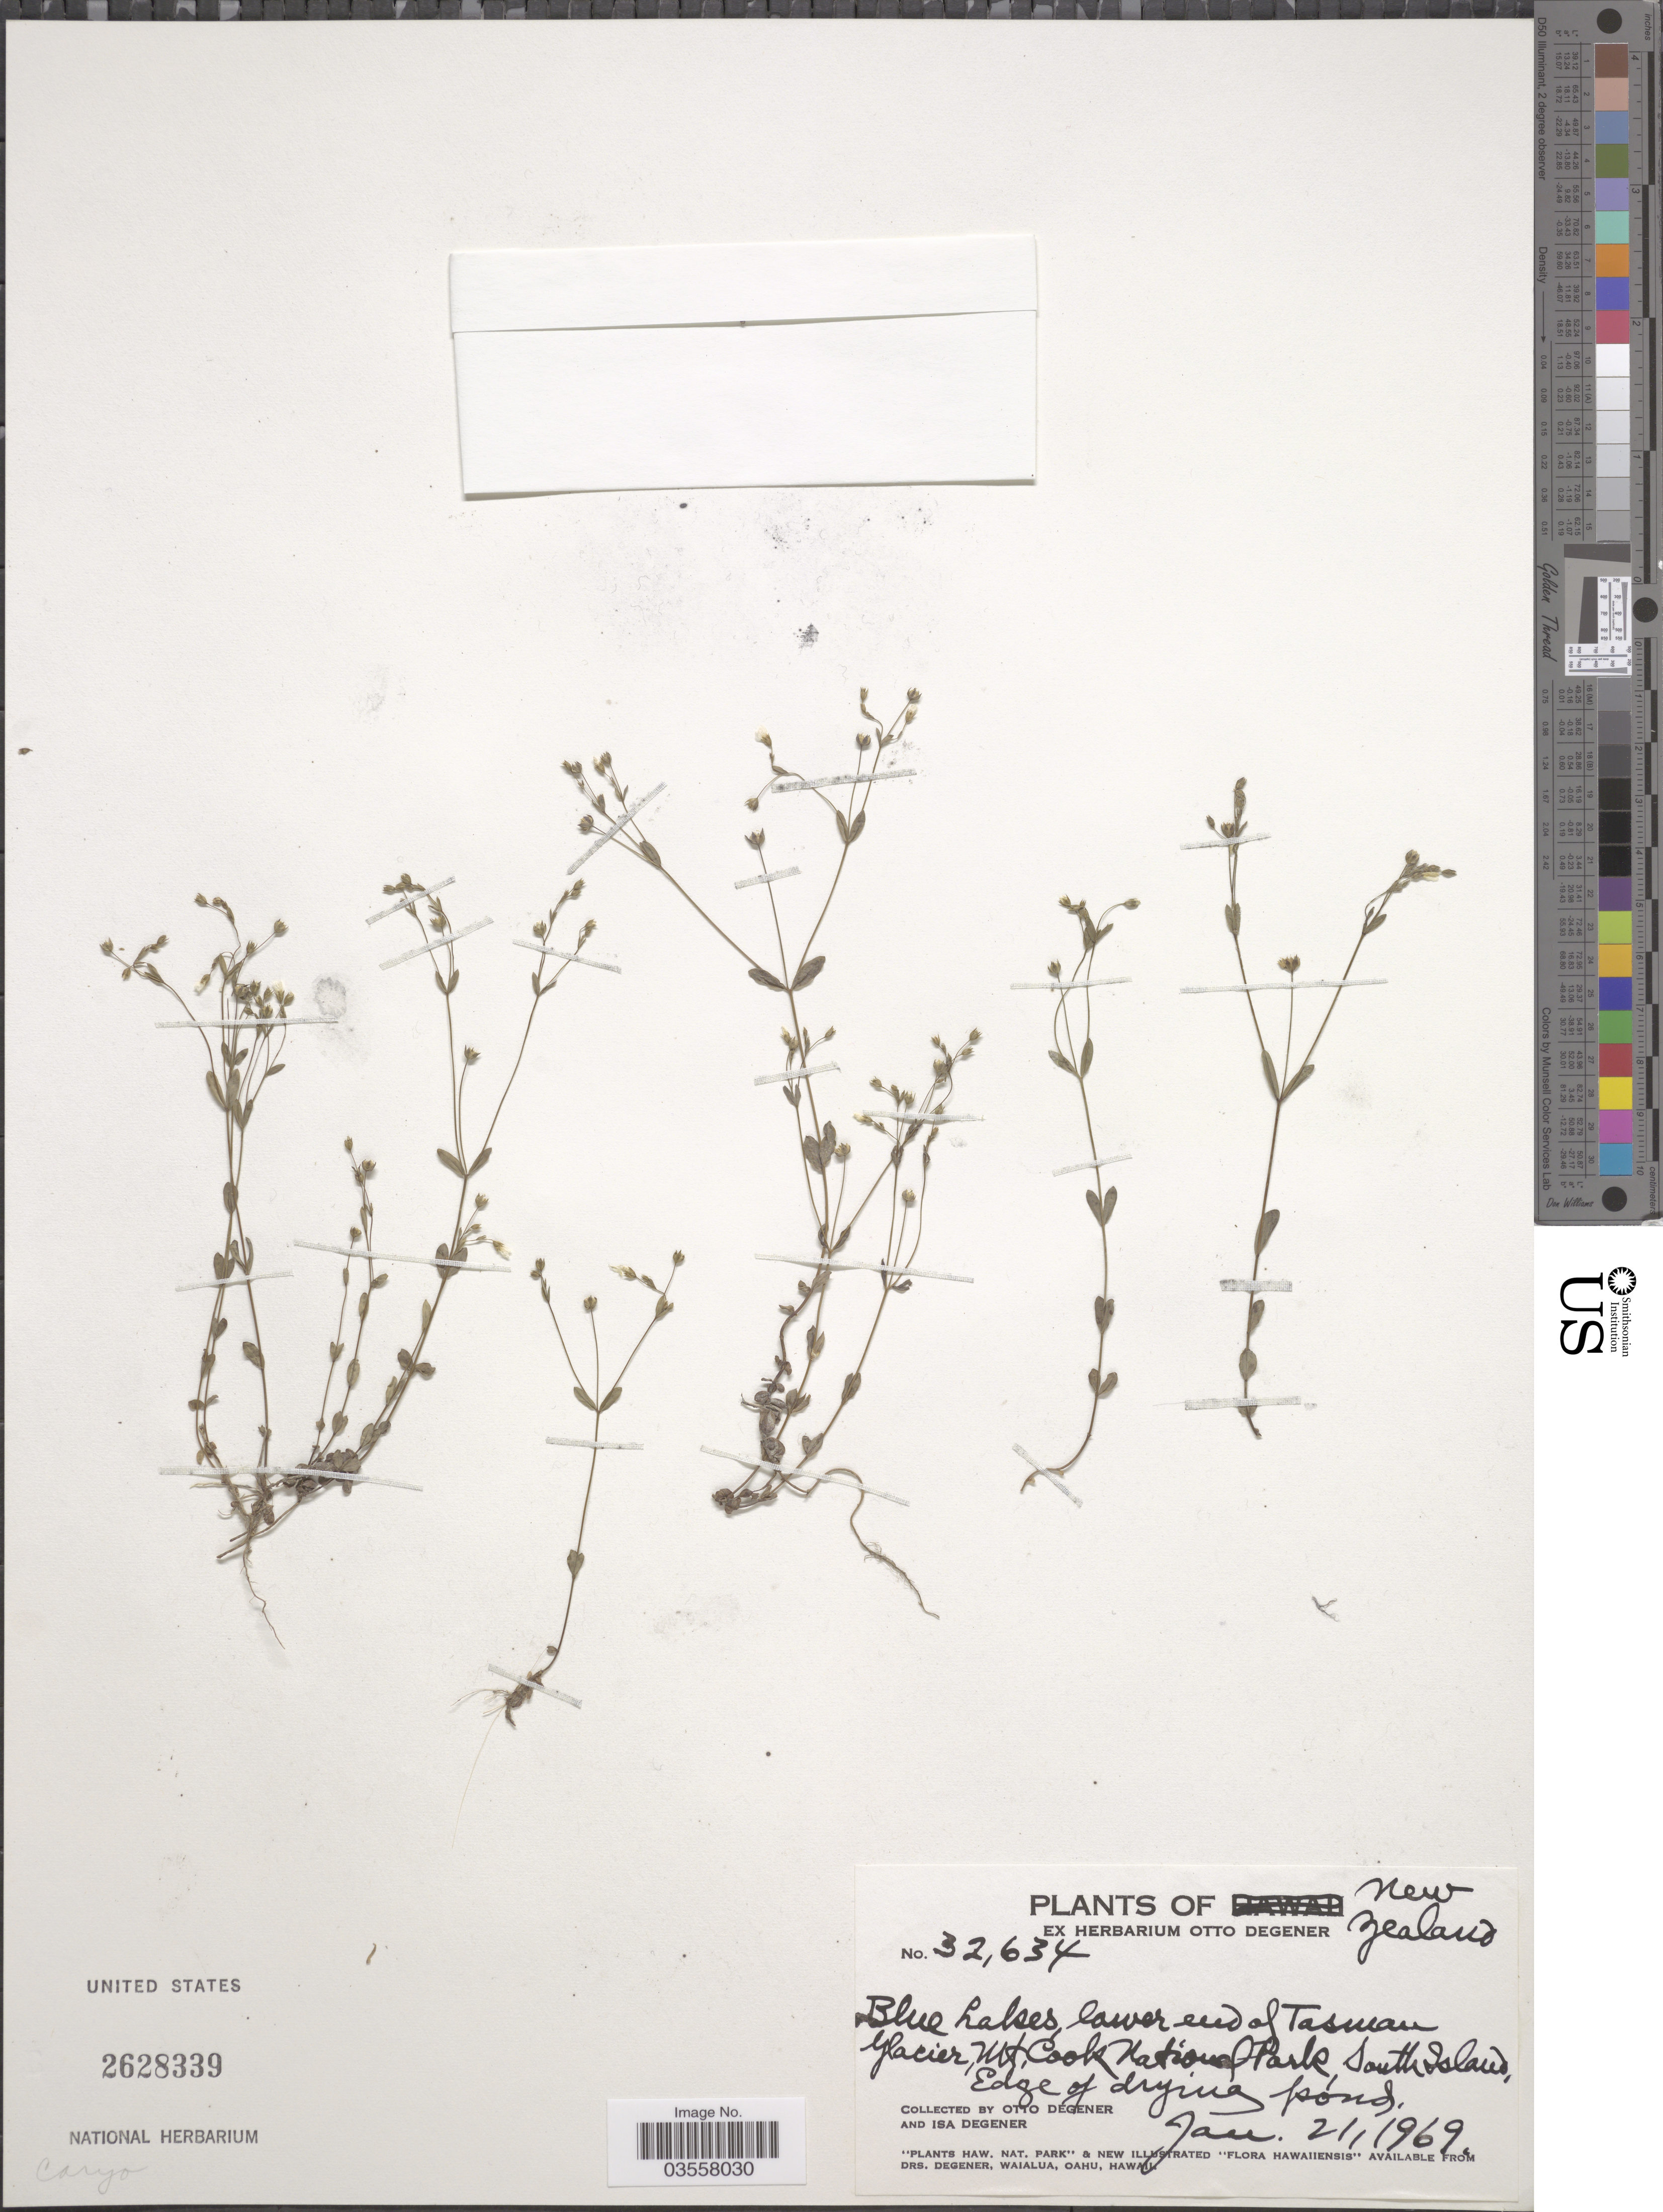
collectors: O. Degener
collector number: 32634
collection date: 1969-01-21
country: New Zealand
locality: Blue Lakes, lower end of Tasman Glacier, Mt. Cook National Park, South Island. Edge of drying pond.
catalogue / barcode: US 2628339